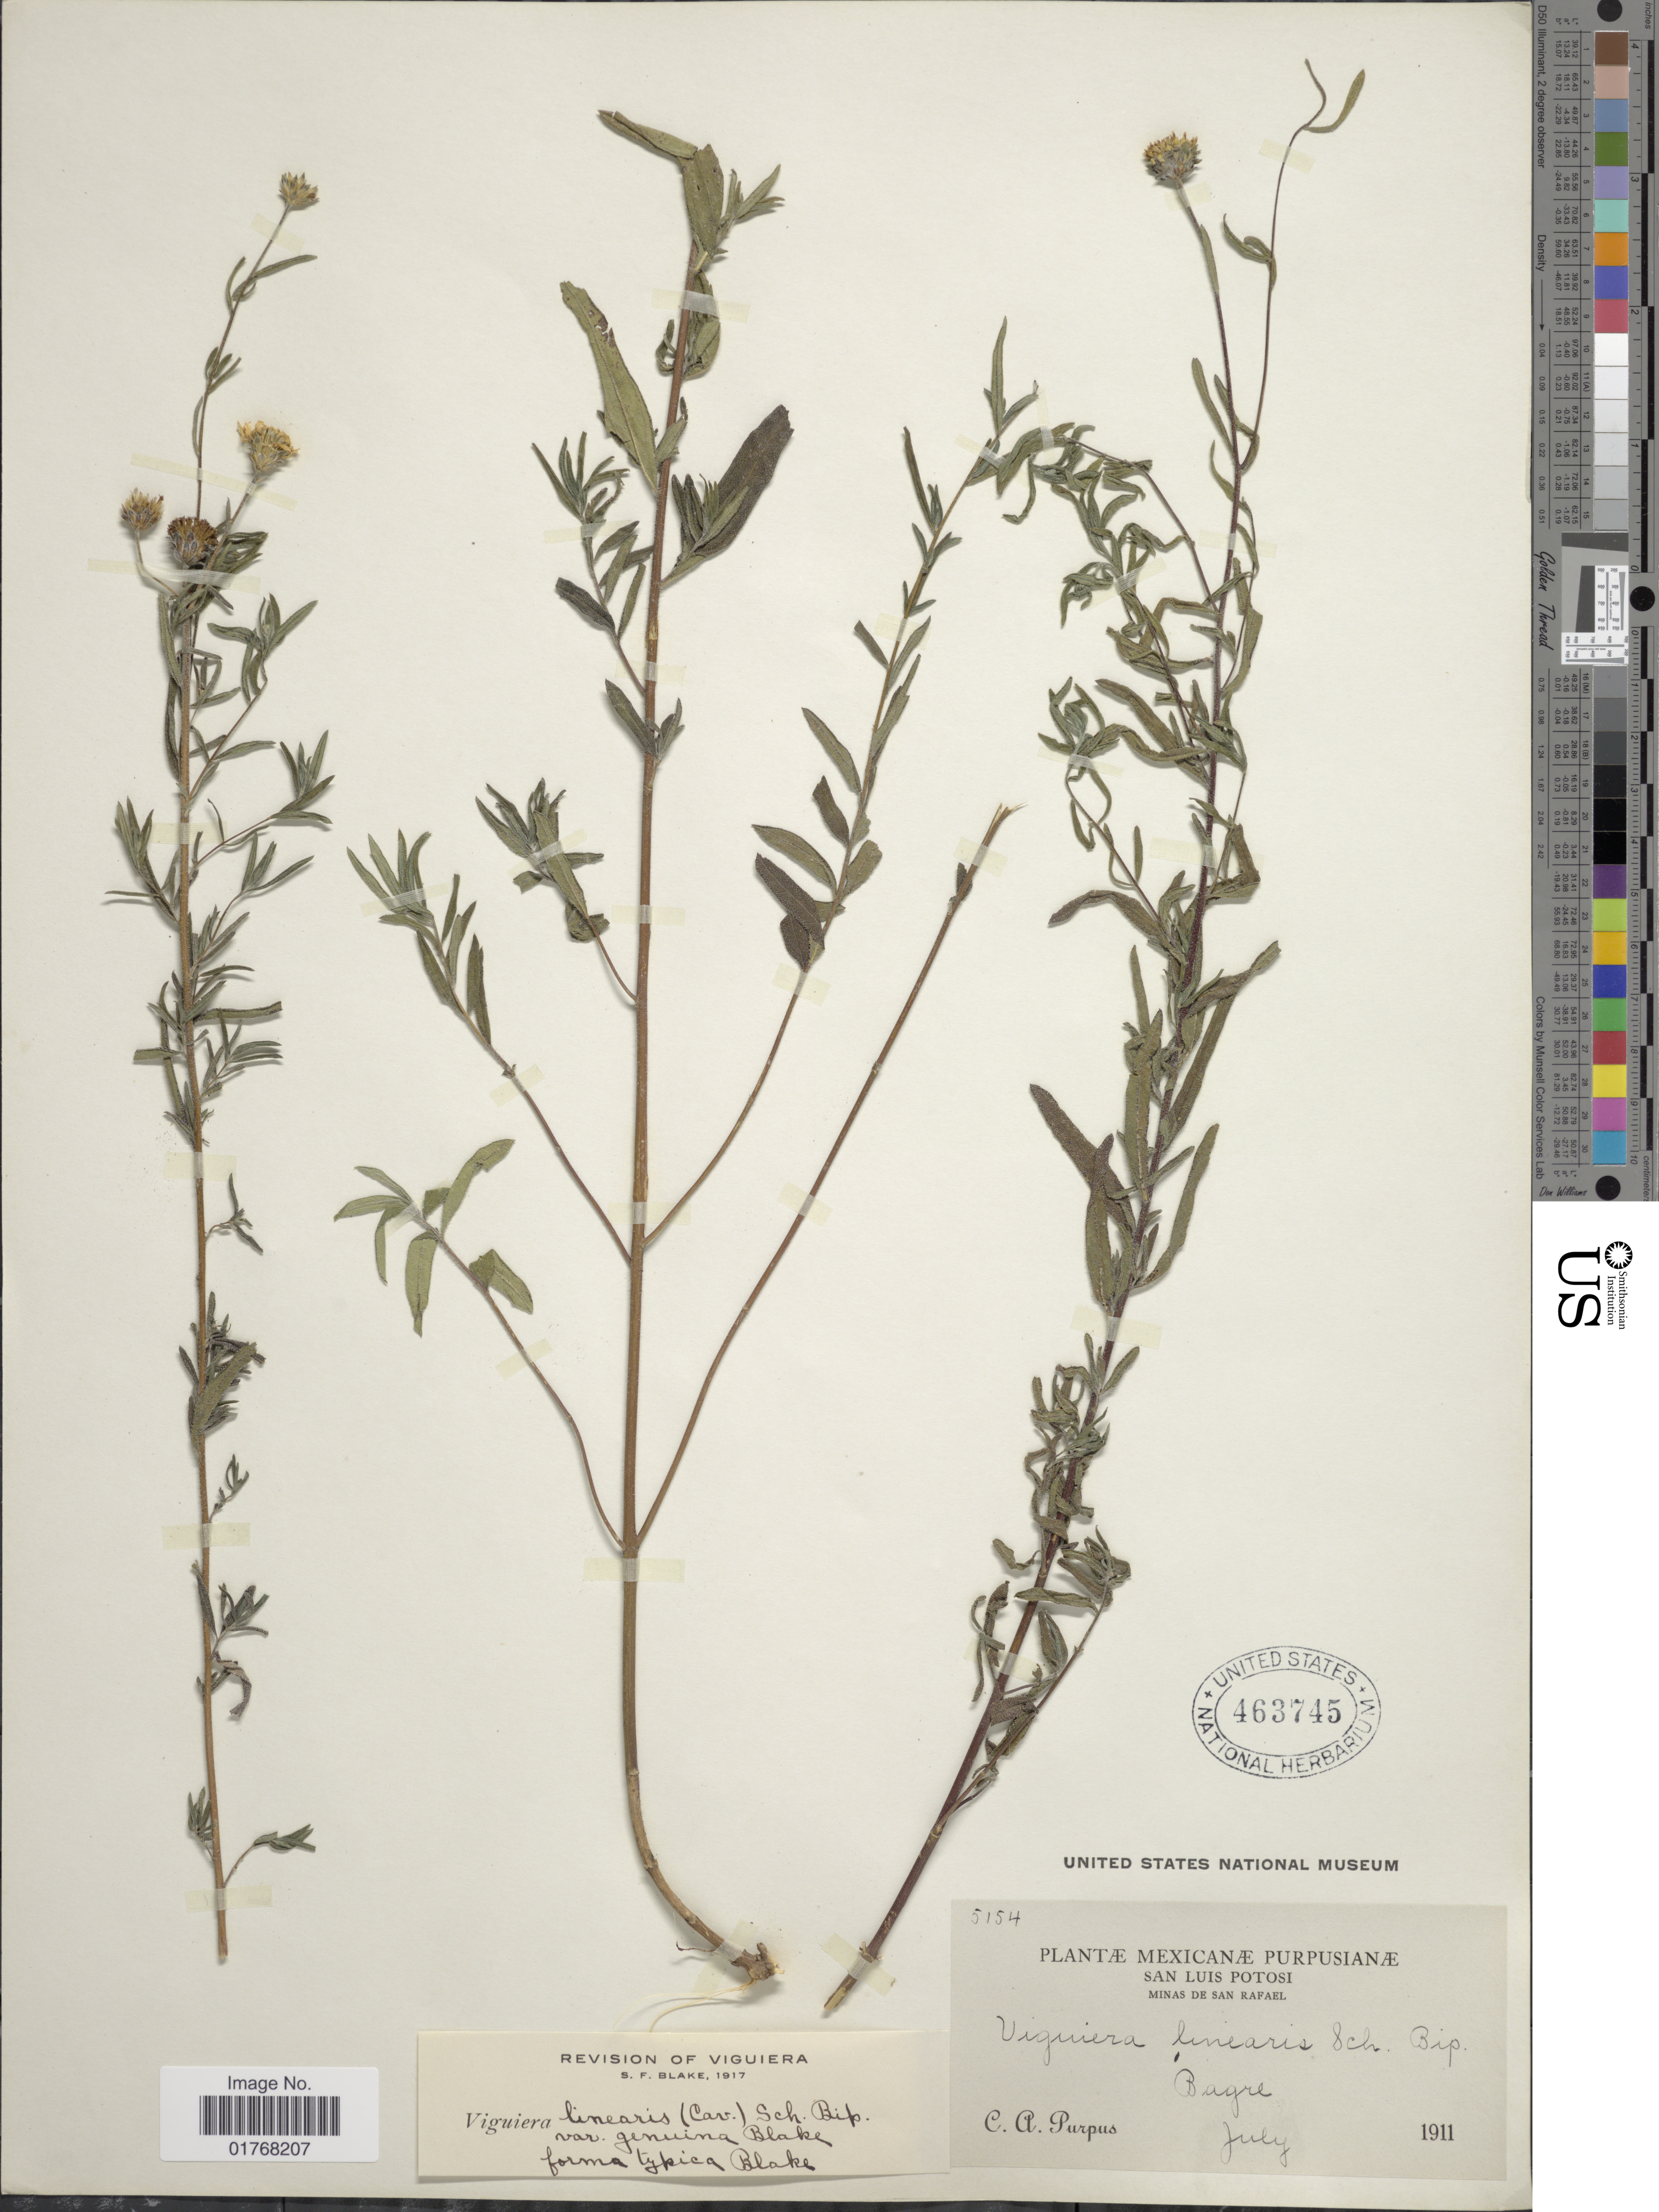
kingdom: Plantae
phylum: Tracheophyta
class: Magnoliopsida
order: Asterales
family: Asteraceae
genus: Viguiera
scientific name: Viguiera linearis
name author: (Cav.) Sch. Bip.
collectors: C. A. Purpus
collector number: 5154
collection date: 1911-07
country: Mexico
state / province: San Luis Potosí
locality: Minas de San Rafael, Bagre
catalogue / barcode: US 463745